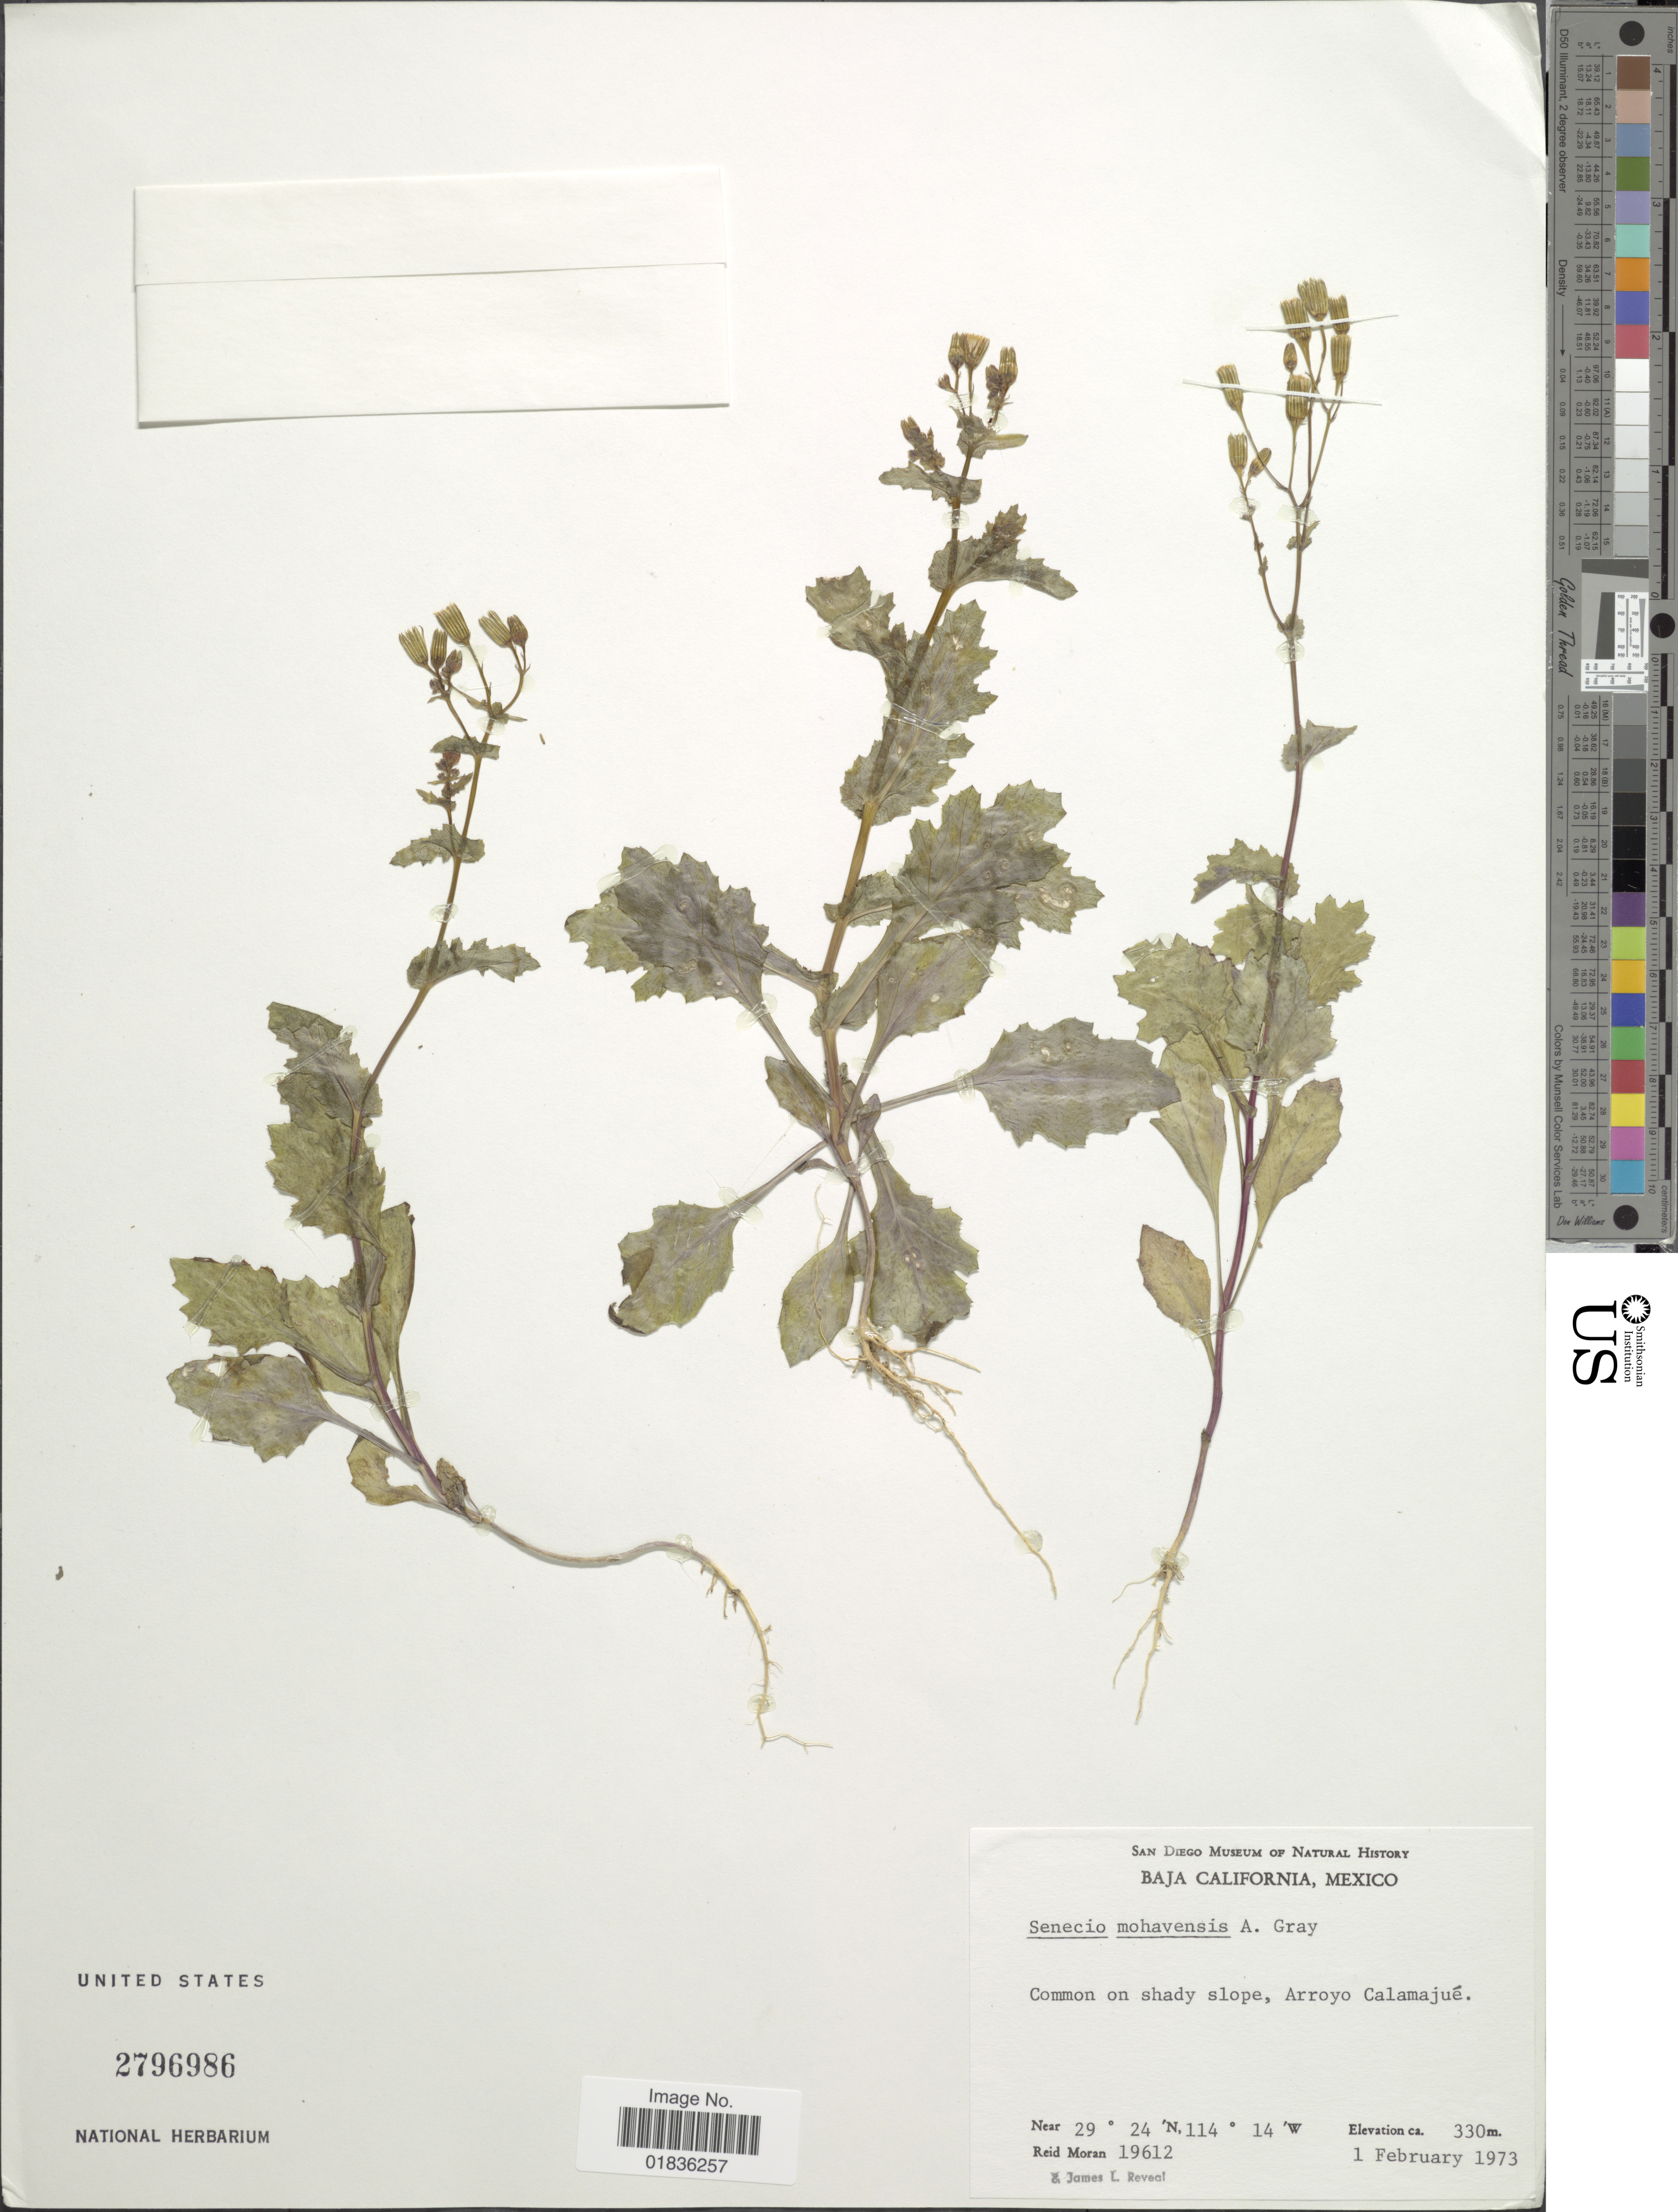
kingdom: Plantae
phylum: Tracheophyta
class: Magnoliopsida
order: Asterales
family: Asteraceae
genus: Senecio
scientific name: Senecio mohavensis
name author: A. Gray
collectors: R. V. Moran & J. L. Reveal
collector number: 19612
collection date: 1973-02-01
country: Mexico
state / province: Baja California Norte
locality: Common on shady slope, Arroyo Calamajue.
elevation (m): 330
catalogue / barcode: US 2796986